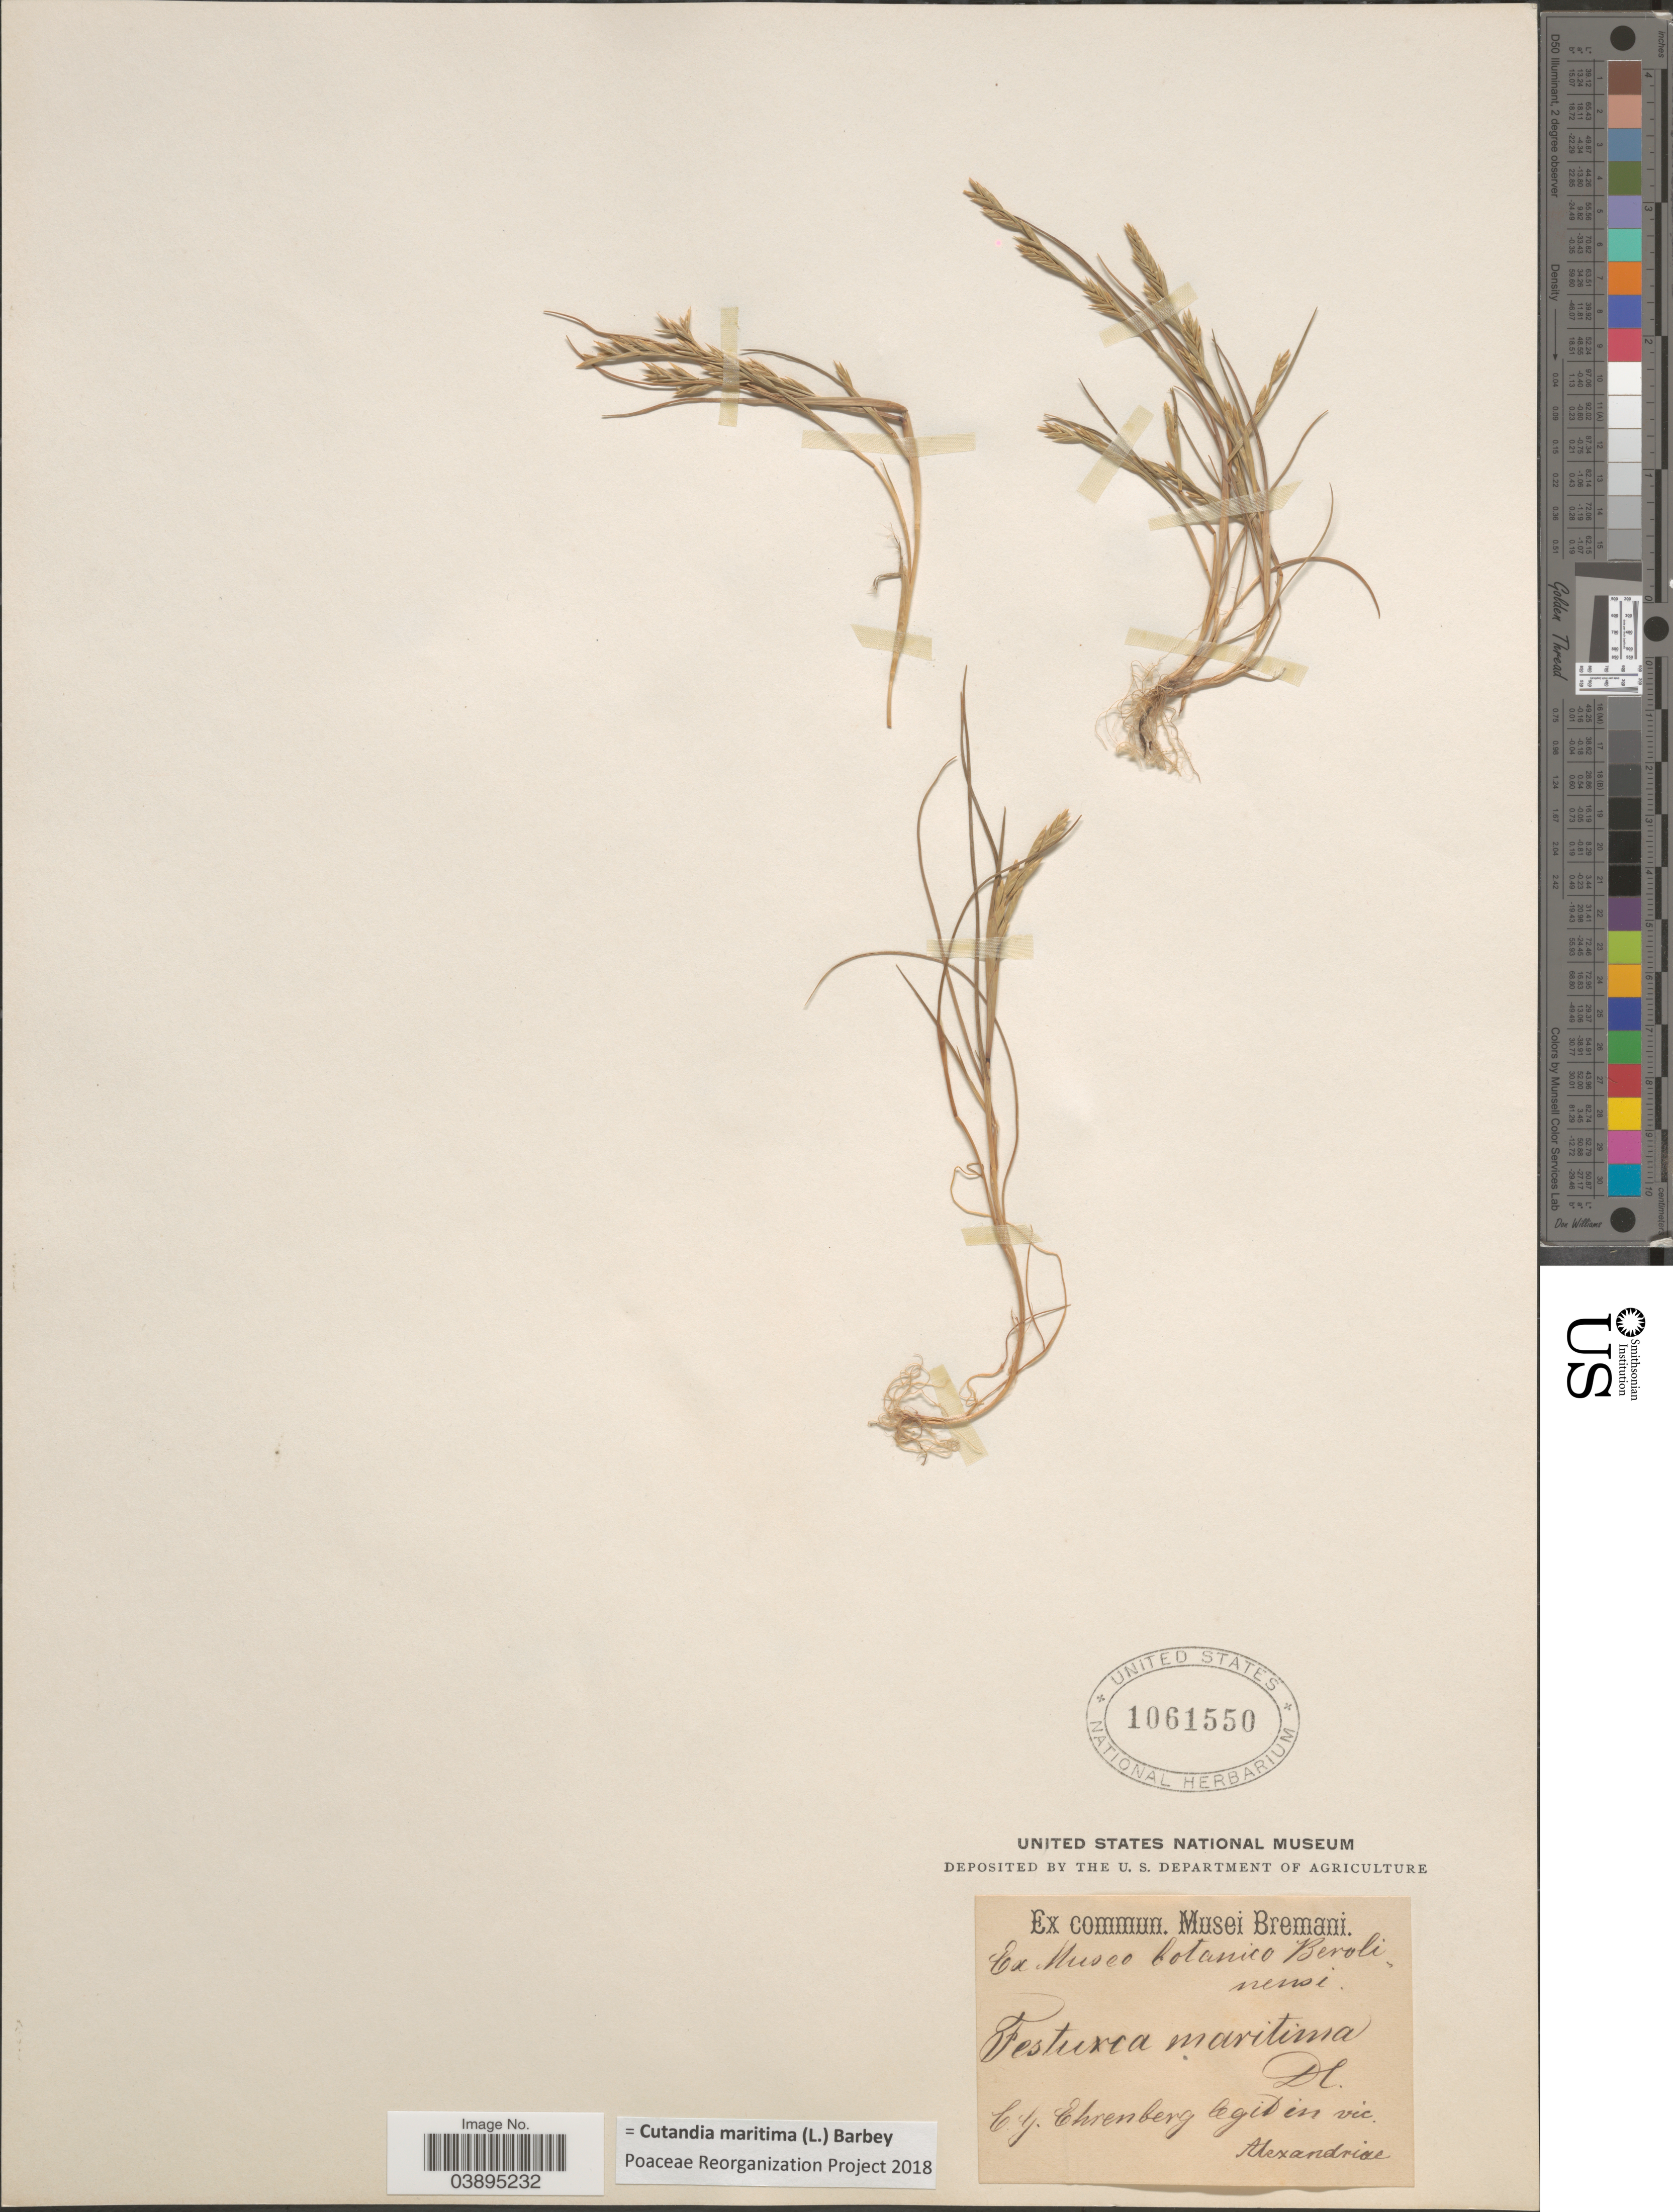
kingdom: Plantae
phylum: Tracheophyta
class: Liliopsida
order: Poales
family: Poaceae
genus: Cutandia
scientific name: Cutandia maritima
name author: (L.) Barbey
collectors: C. Ehrenberg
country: Egypt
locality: In vic. Alexandriae.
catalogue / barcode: US 1061550